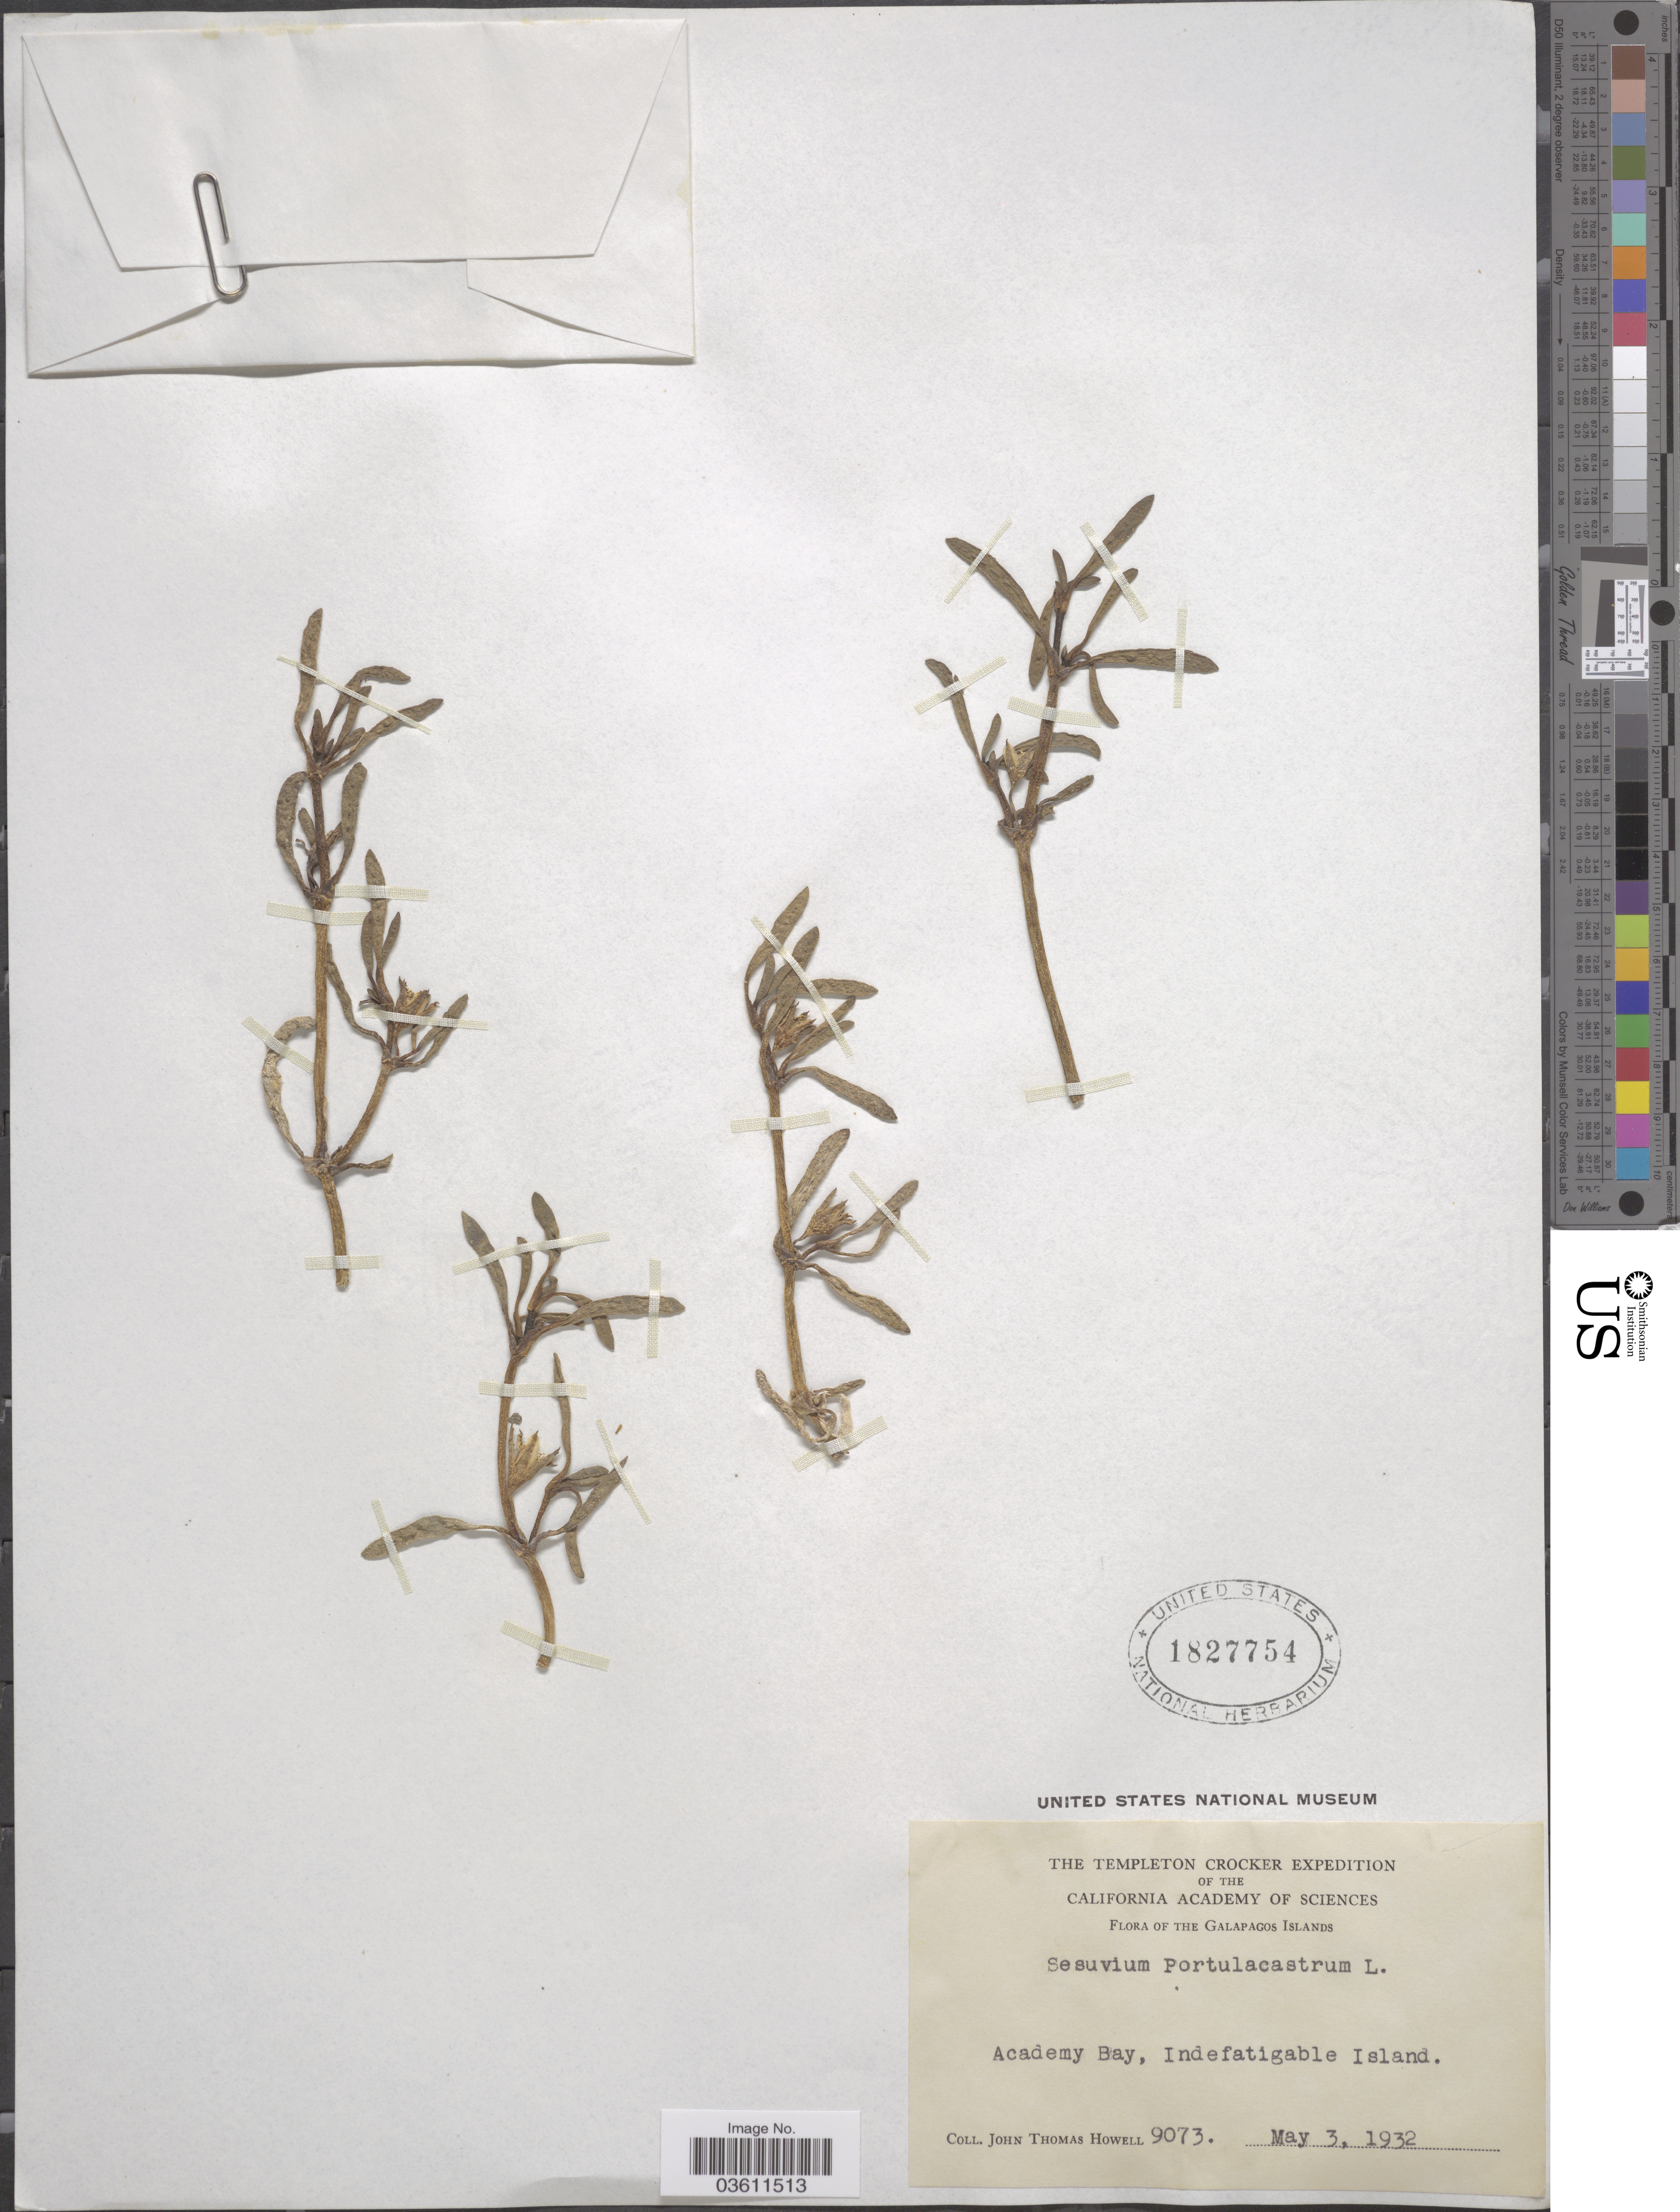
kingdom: Plantae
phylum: Tracheophyta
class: Magnoliopsida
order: Caryophyllales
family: Aizoaceae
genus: Sesuvium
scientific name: Sesuvium portulacastrum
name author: (L.) L.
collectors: J. T. Howell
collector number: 9073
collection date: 1932-05-03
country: Ecuador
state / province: Colón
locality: The Galapagos Islands. Academy Bay, Indefatigable Island.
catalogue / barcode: US 1827754